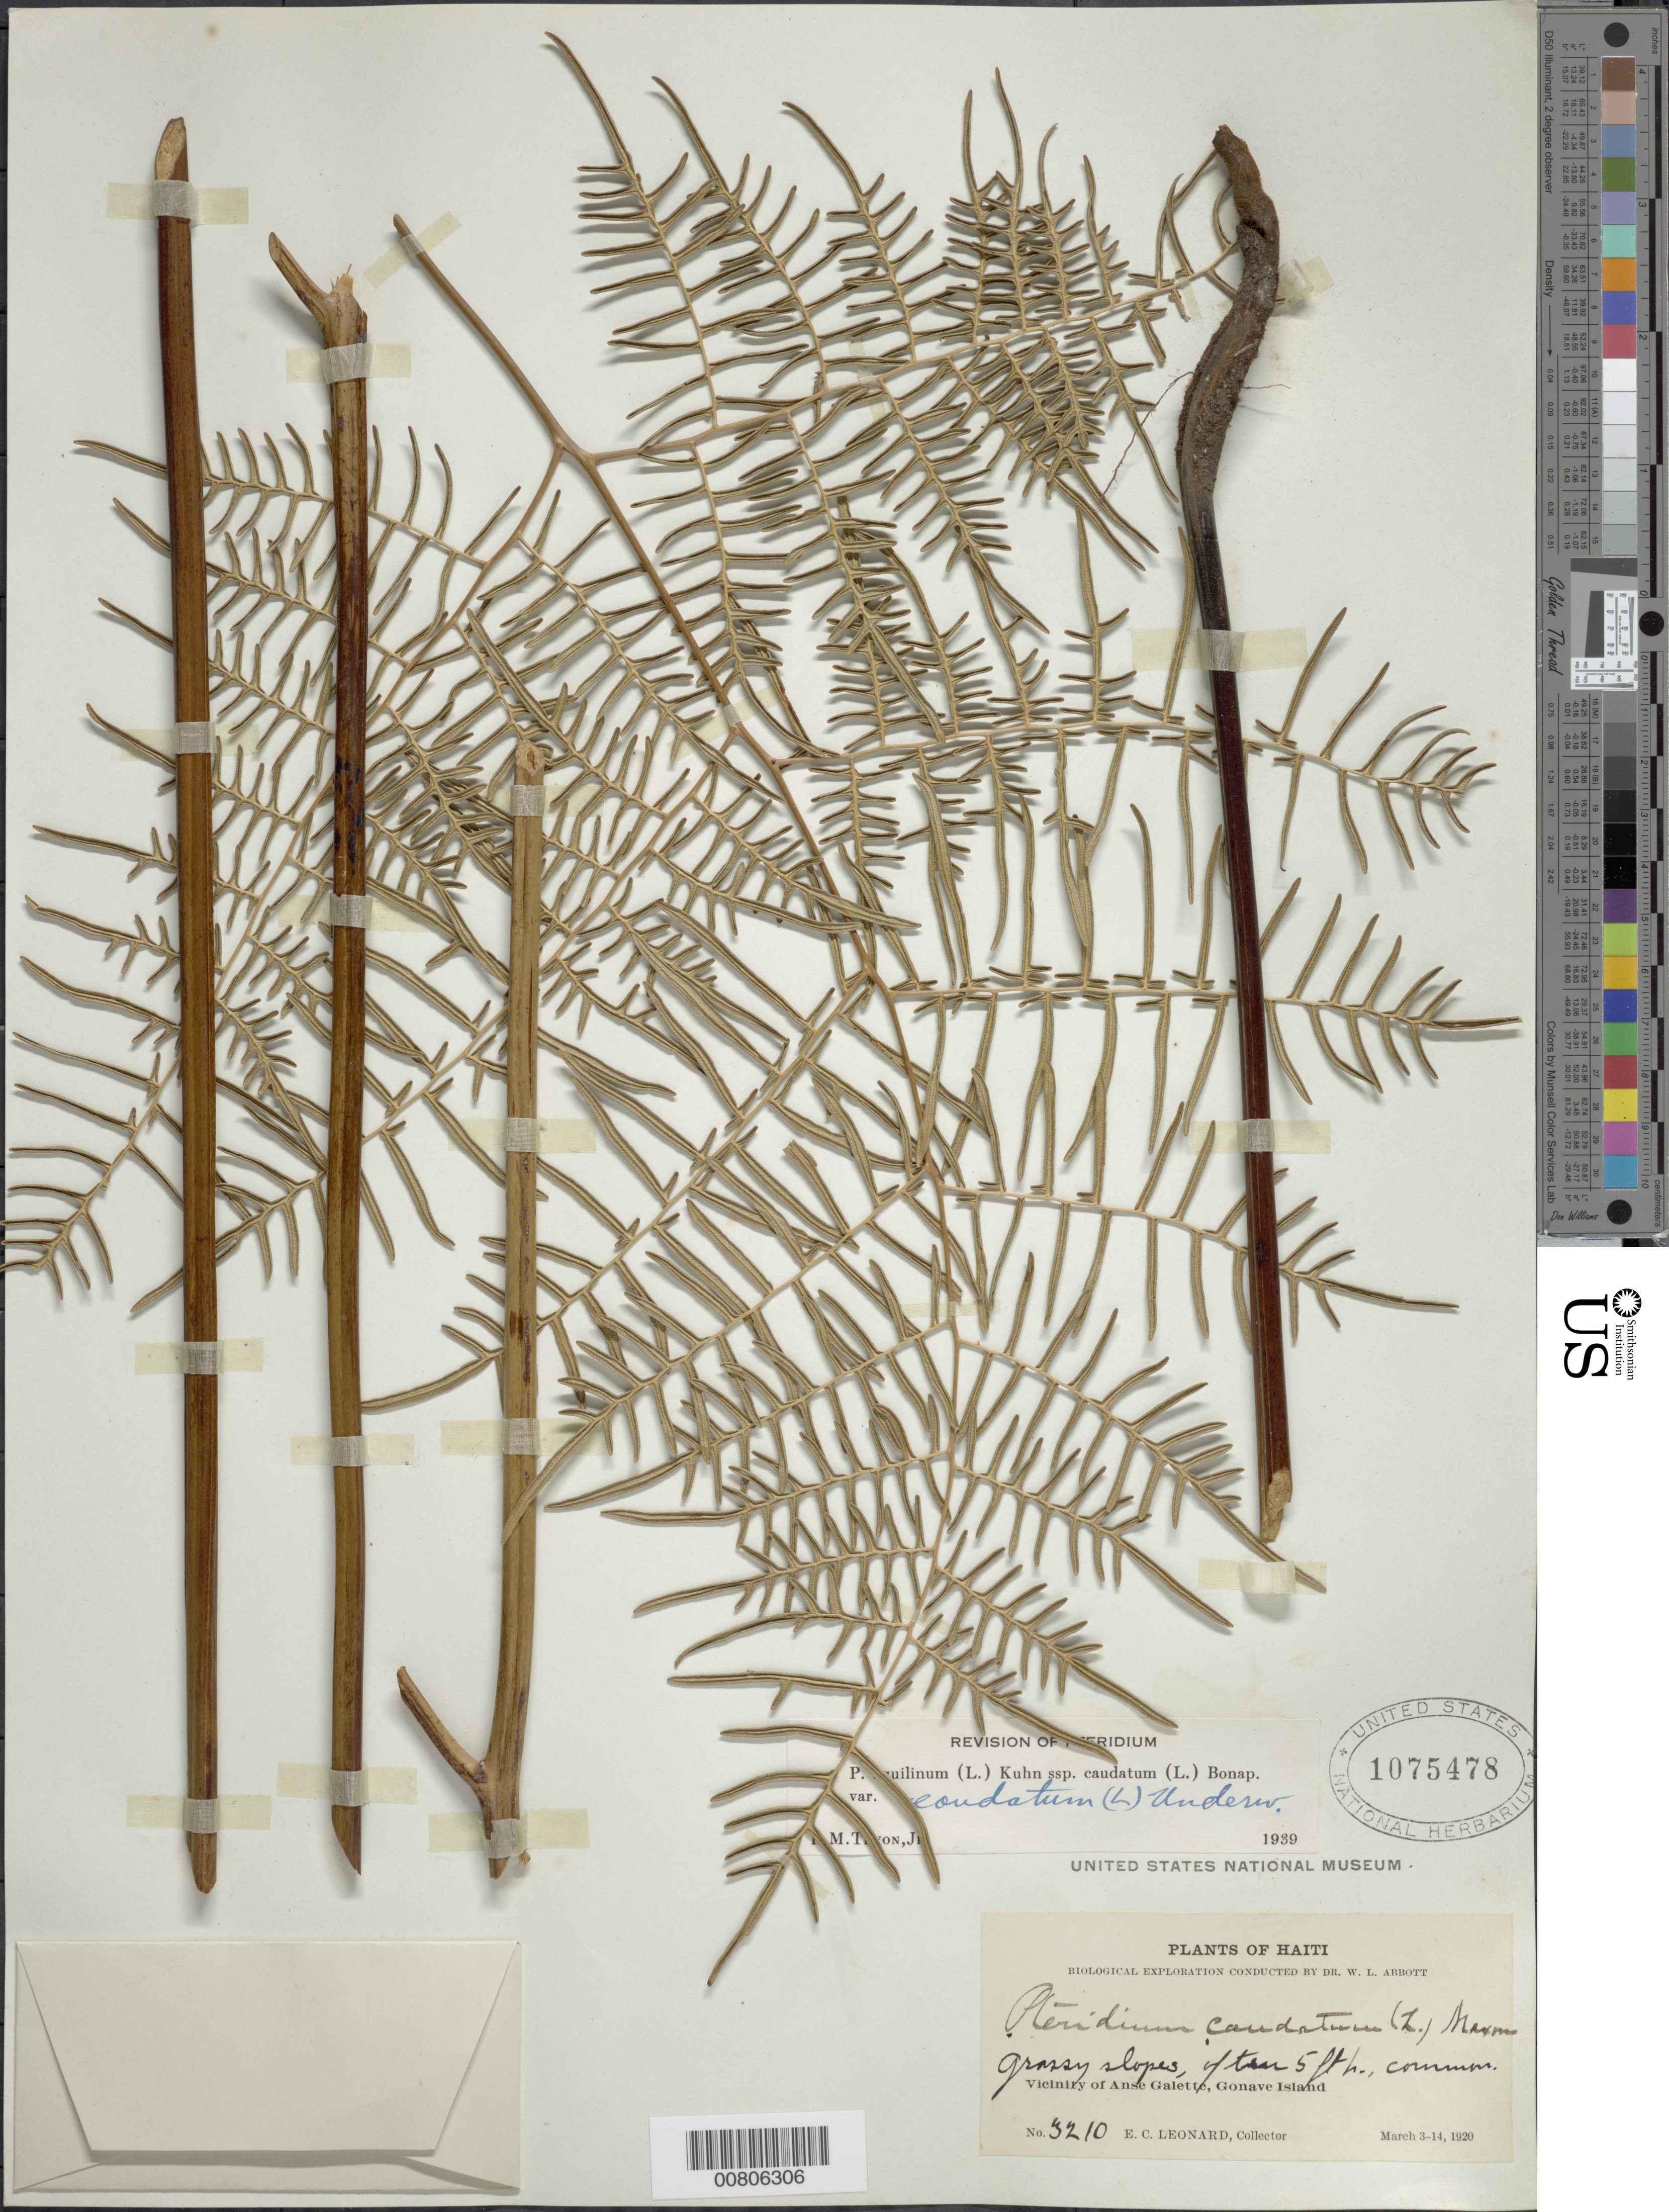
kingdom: Plantae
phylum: Tracheophyta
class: Polypodiopsida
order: Polypodiales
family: Dennstaedtiaceae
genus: Pteridium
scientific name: Pteridium caudatum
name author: (L.) Maxon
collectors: E. C. Leonard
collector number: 3210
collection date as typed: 03 Mar 1920 to 14 Mar 1920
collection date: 1920-03-03/1920-03-14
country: Haiti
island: Hispaniola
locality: Gonave Island, vicinity Anse Galette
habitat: Grassy slopes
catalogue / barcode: US 1075478